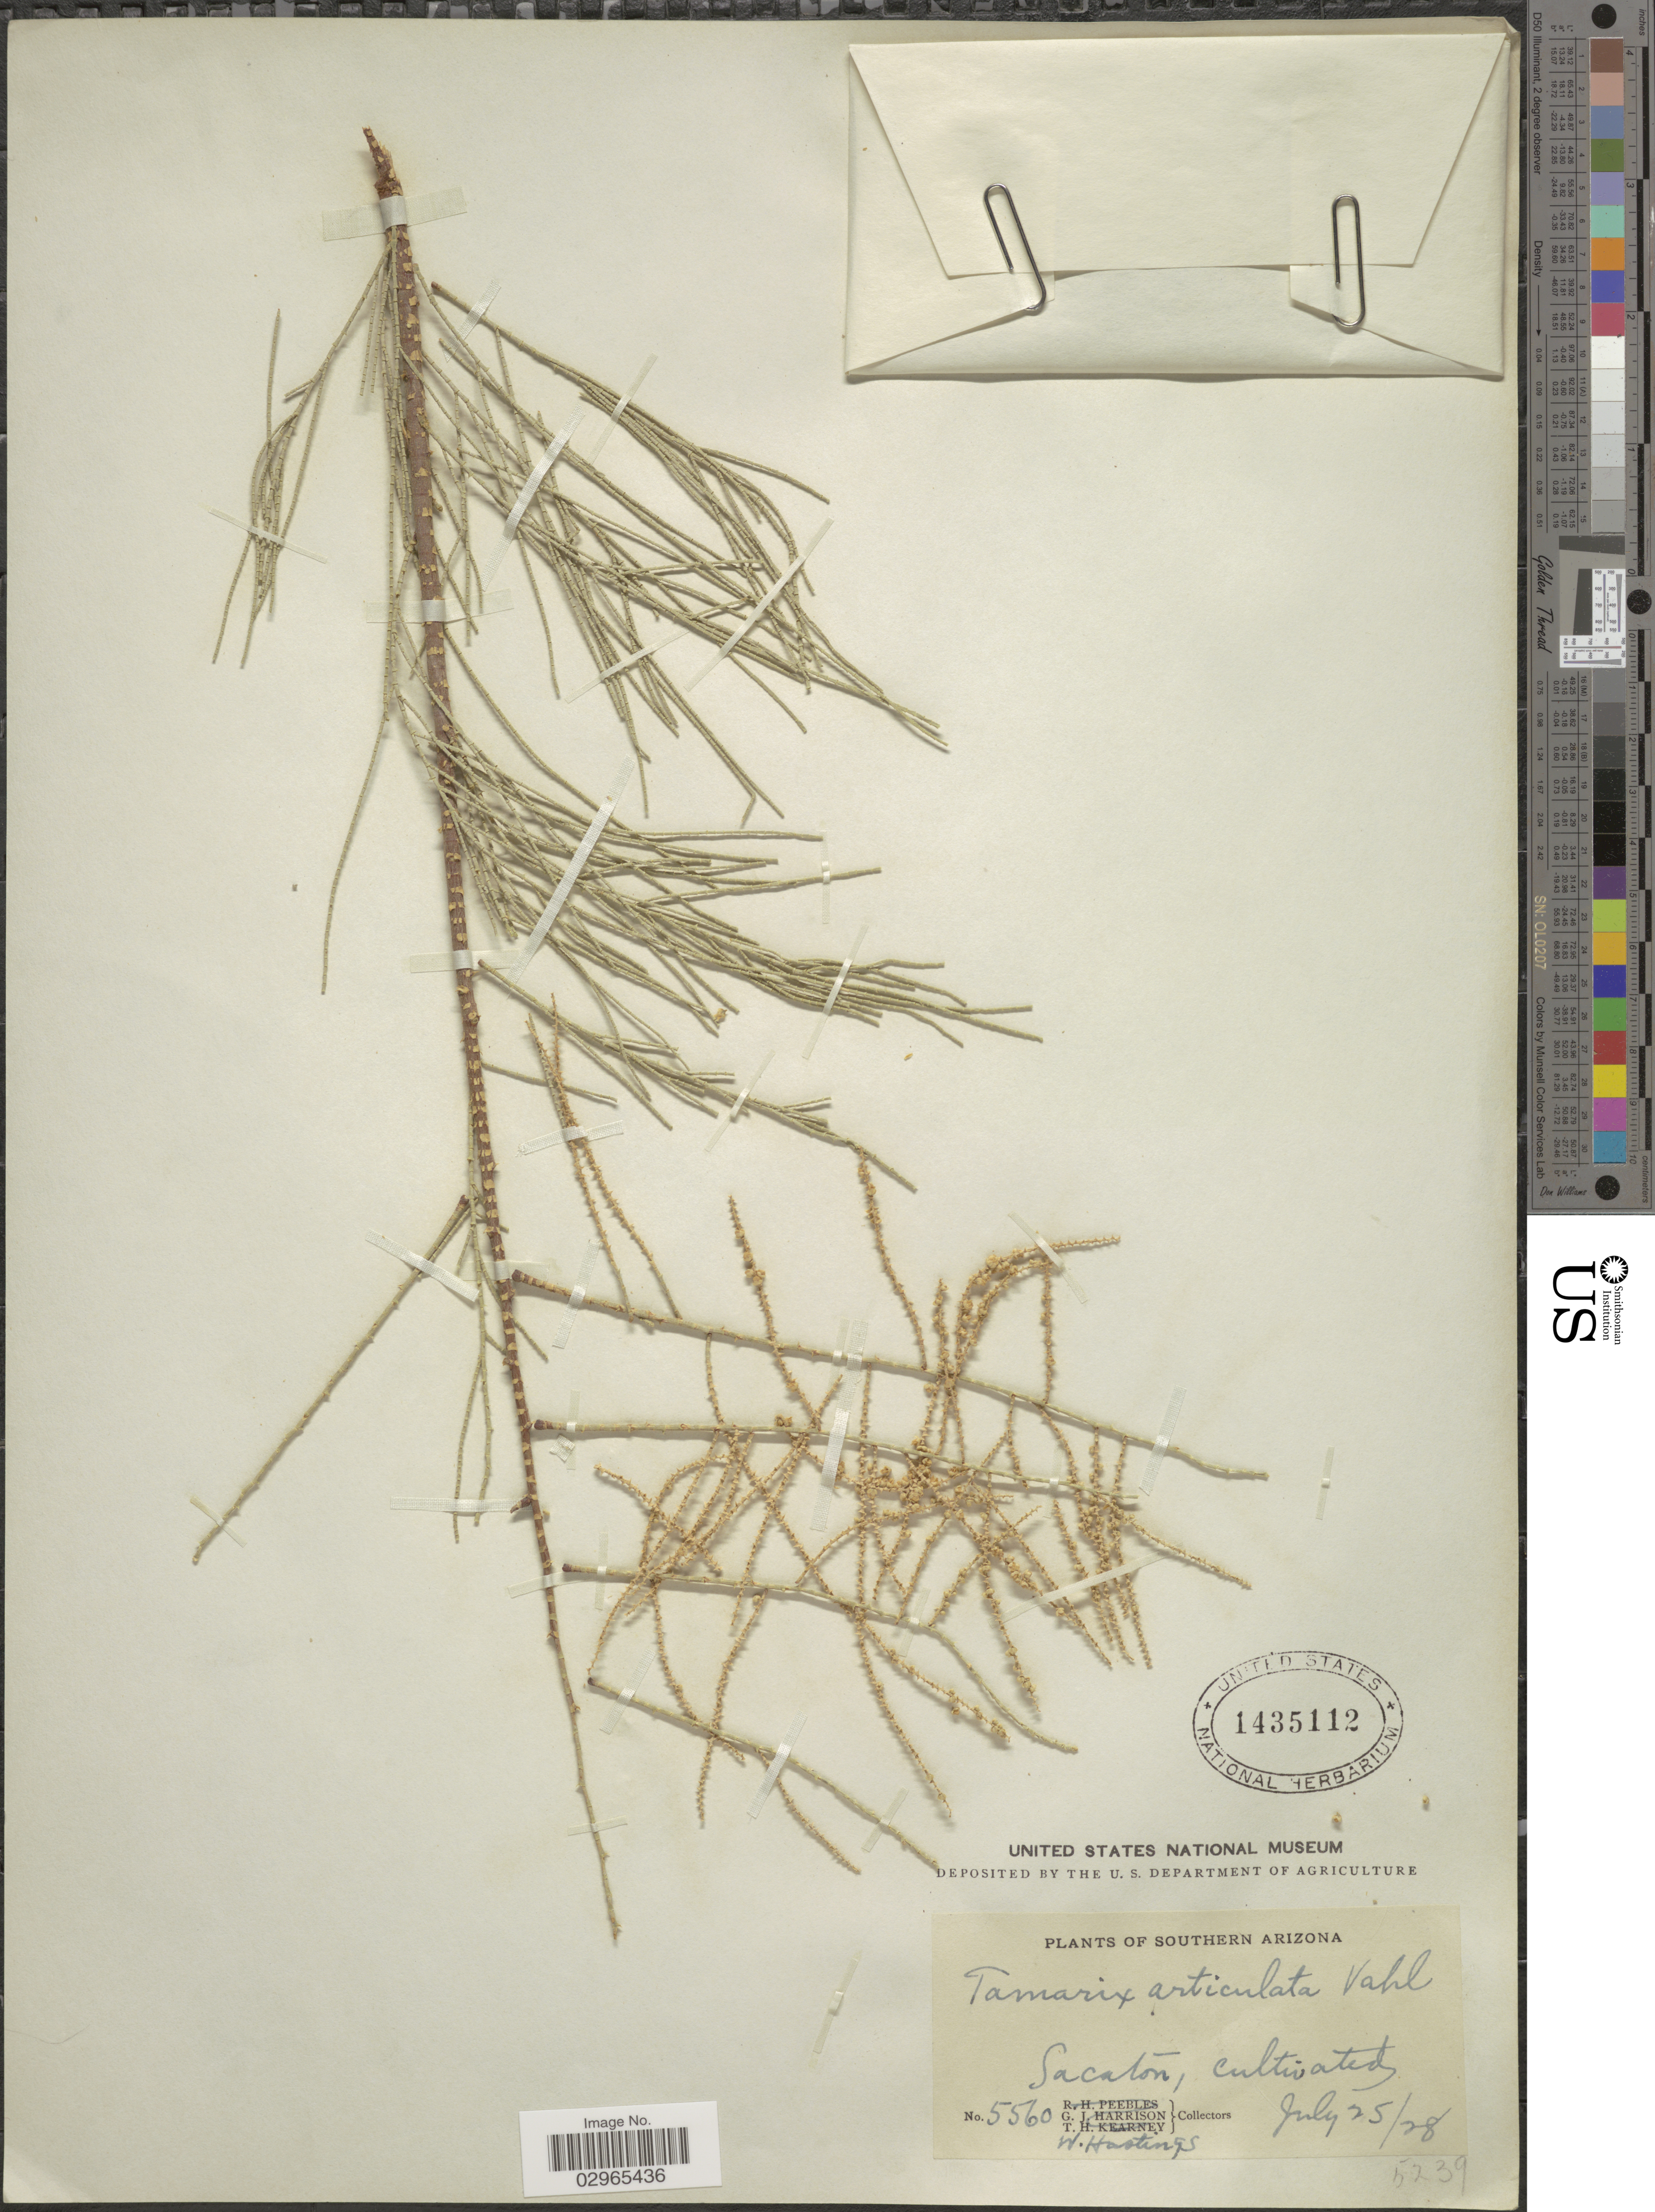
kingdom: Plantae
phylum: Tracheophyta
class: Magnoliopsida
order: Caryophyllales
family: Tamaricaceae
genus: Tamarix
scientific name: Tamarix aphylla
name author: (L.) H. Karst.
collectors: W. Hastings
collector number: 5560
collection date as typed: Transcribed d/m/y: 25/7/28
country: United States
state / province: Arizona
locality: Southern Arizona. Sacaton.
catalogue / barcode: US 1435112